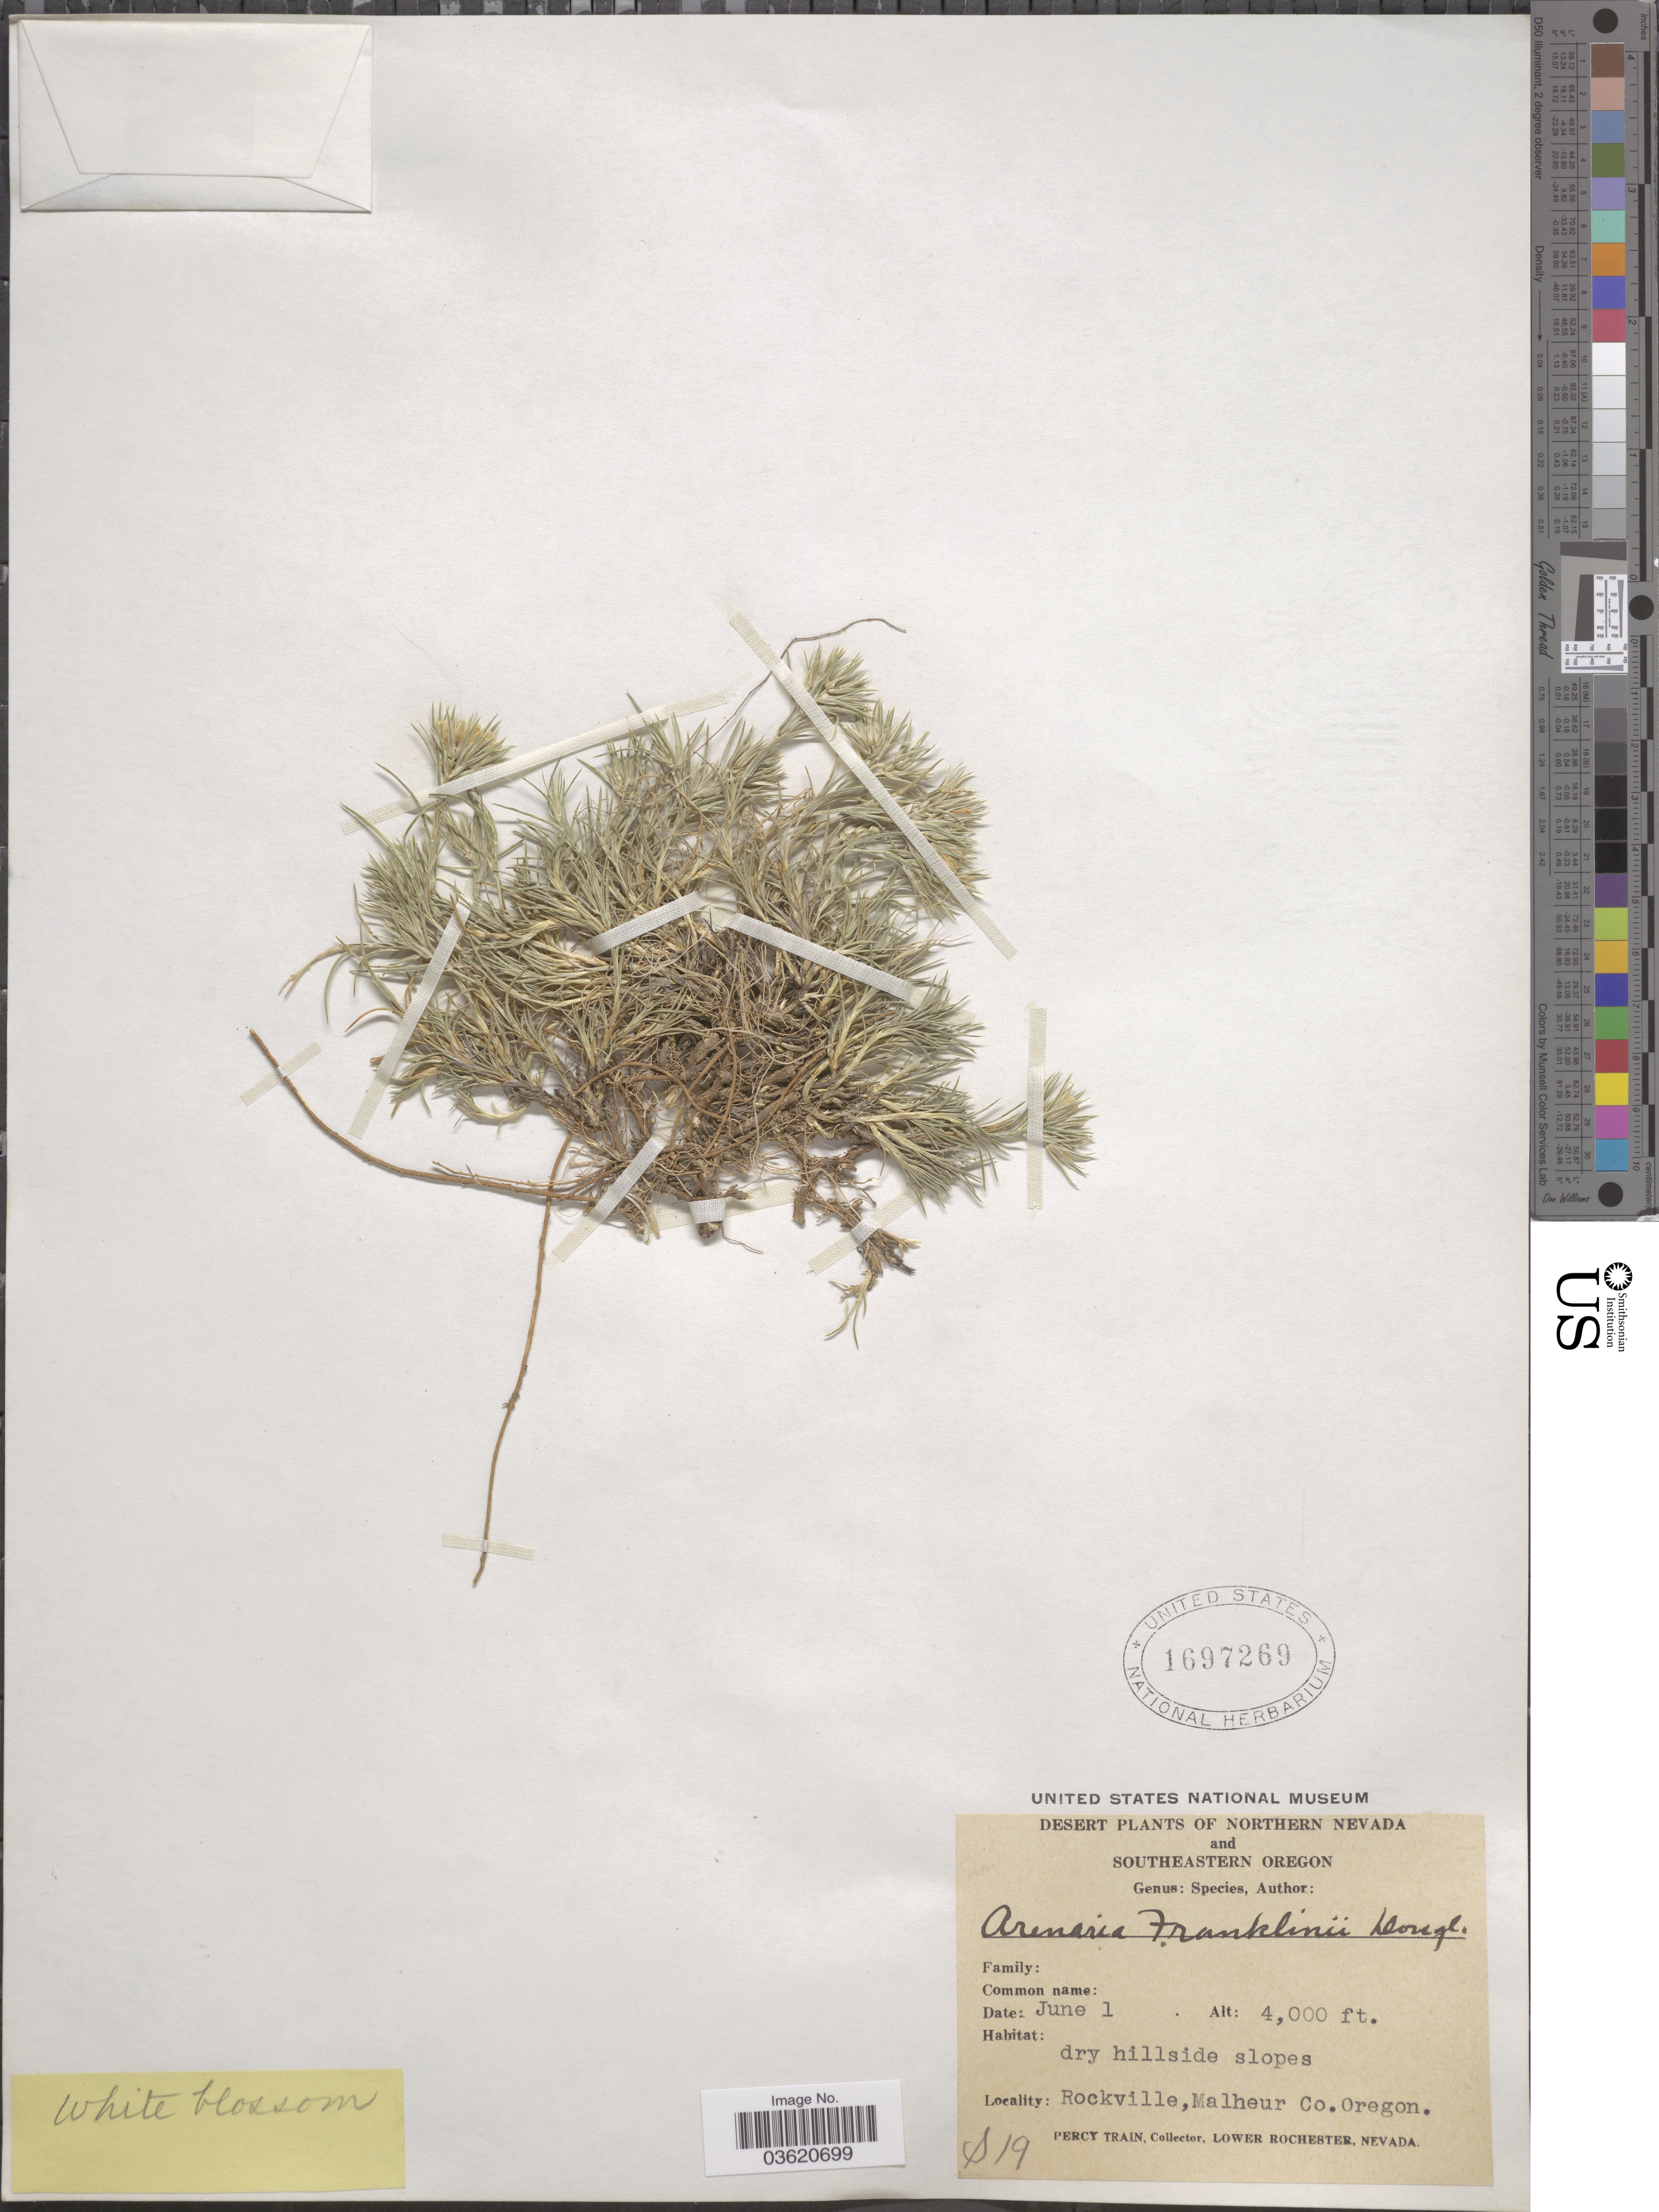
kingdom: Plantae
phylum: Tracheophyta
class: Magnoliopsida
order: Caryophyllales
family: Caryophyllaceae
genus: Eremogone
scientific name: Eremogone franklinii var. franklinii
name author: (Douglas ex Hook.) R.L. Hartm. & Rabeler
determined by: Strong, Mark T., (BOT), Smithsonian Institution - National Museum of Natural History (UNITED STATES)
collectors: P. Train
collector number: s19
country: United States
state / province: Oregon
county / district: Malheur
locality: Desert. Southeastern Oregon. Rockville, Malheur Co.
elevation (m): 1219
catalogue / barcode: US 1697269